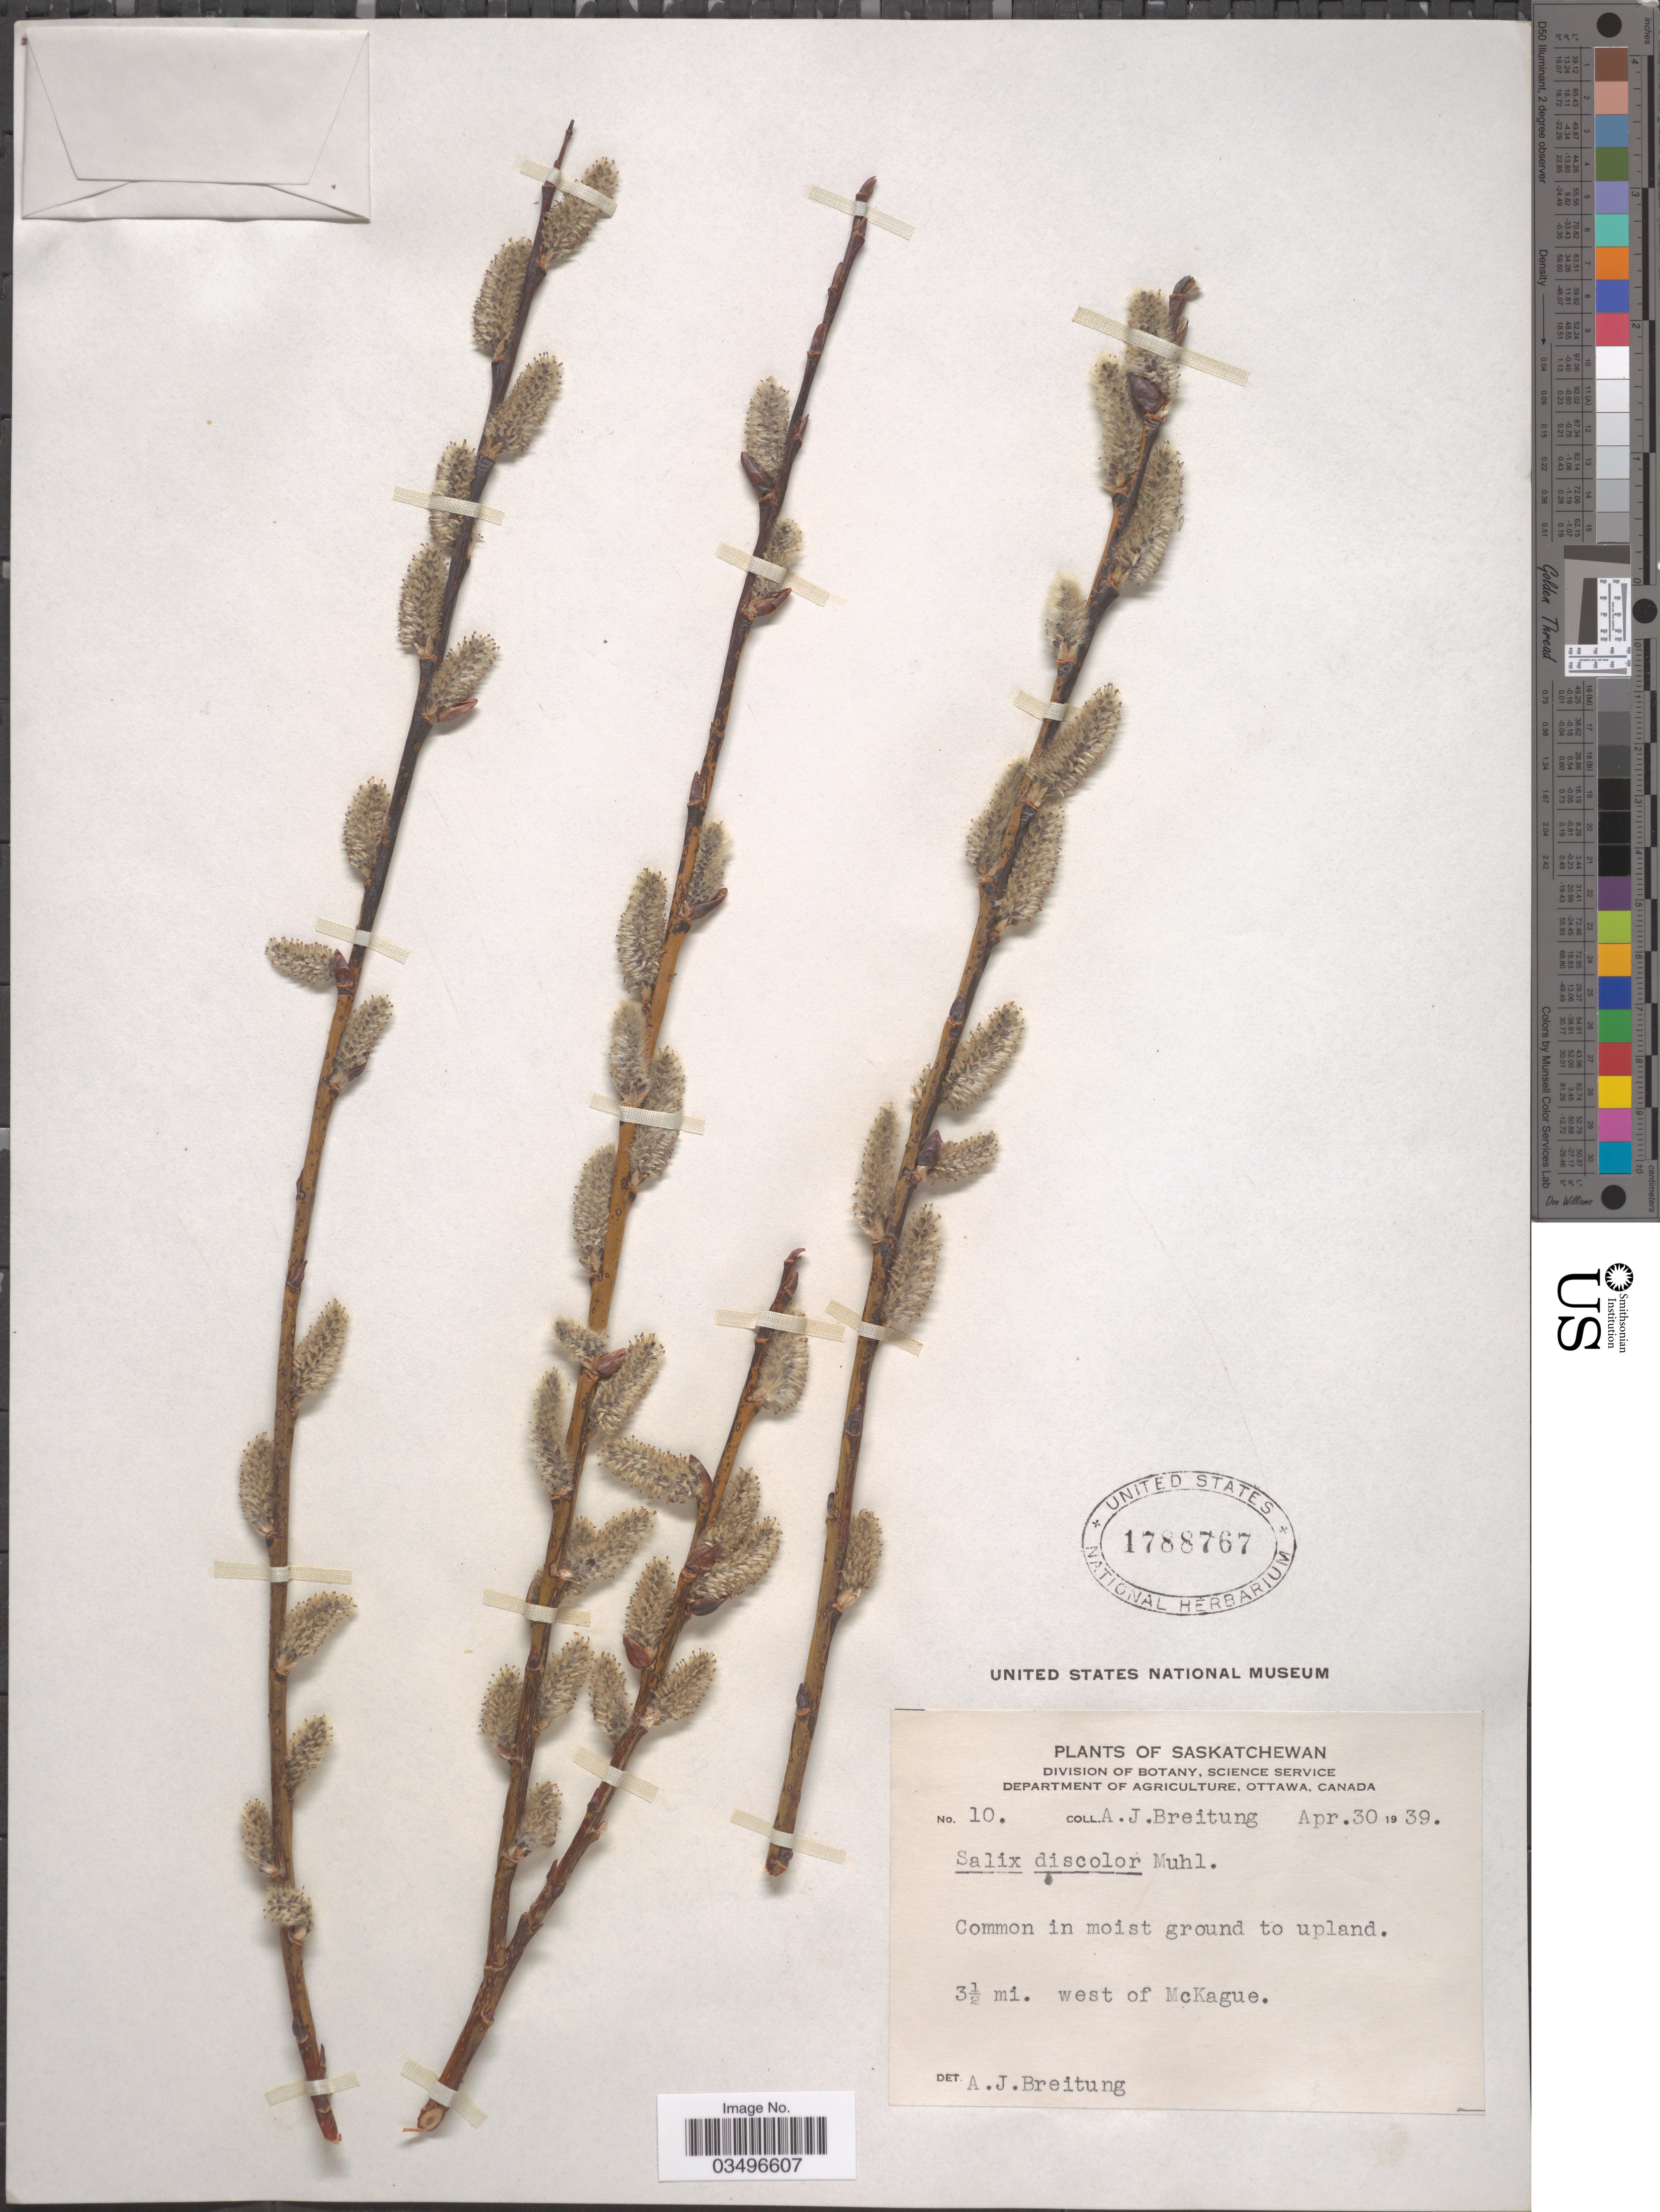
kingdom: Plantae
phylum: Tracheophyta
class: Magnoliopsida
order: Malpighiales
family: Salicaceae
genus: Salix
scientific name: Salix discolor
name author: Muhl.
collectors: A. Breitung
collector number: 10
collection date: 1939-04-30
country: Canada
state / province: Saskatchewan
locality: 3½ mi. west of McKague.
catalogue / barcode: US 1788767